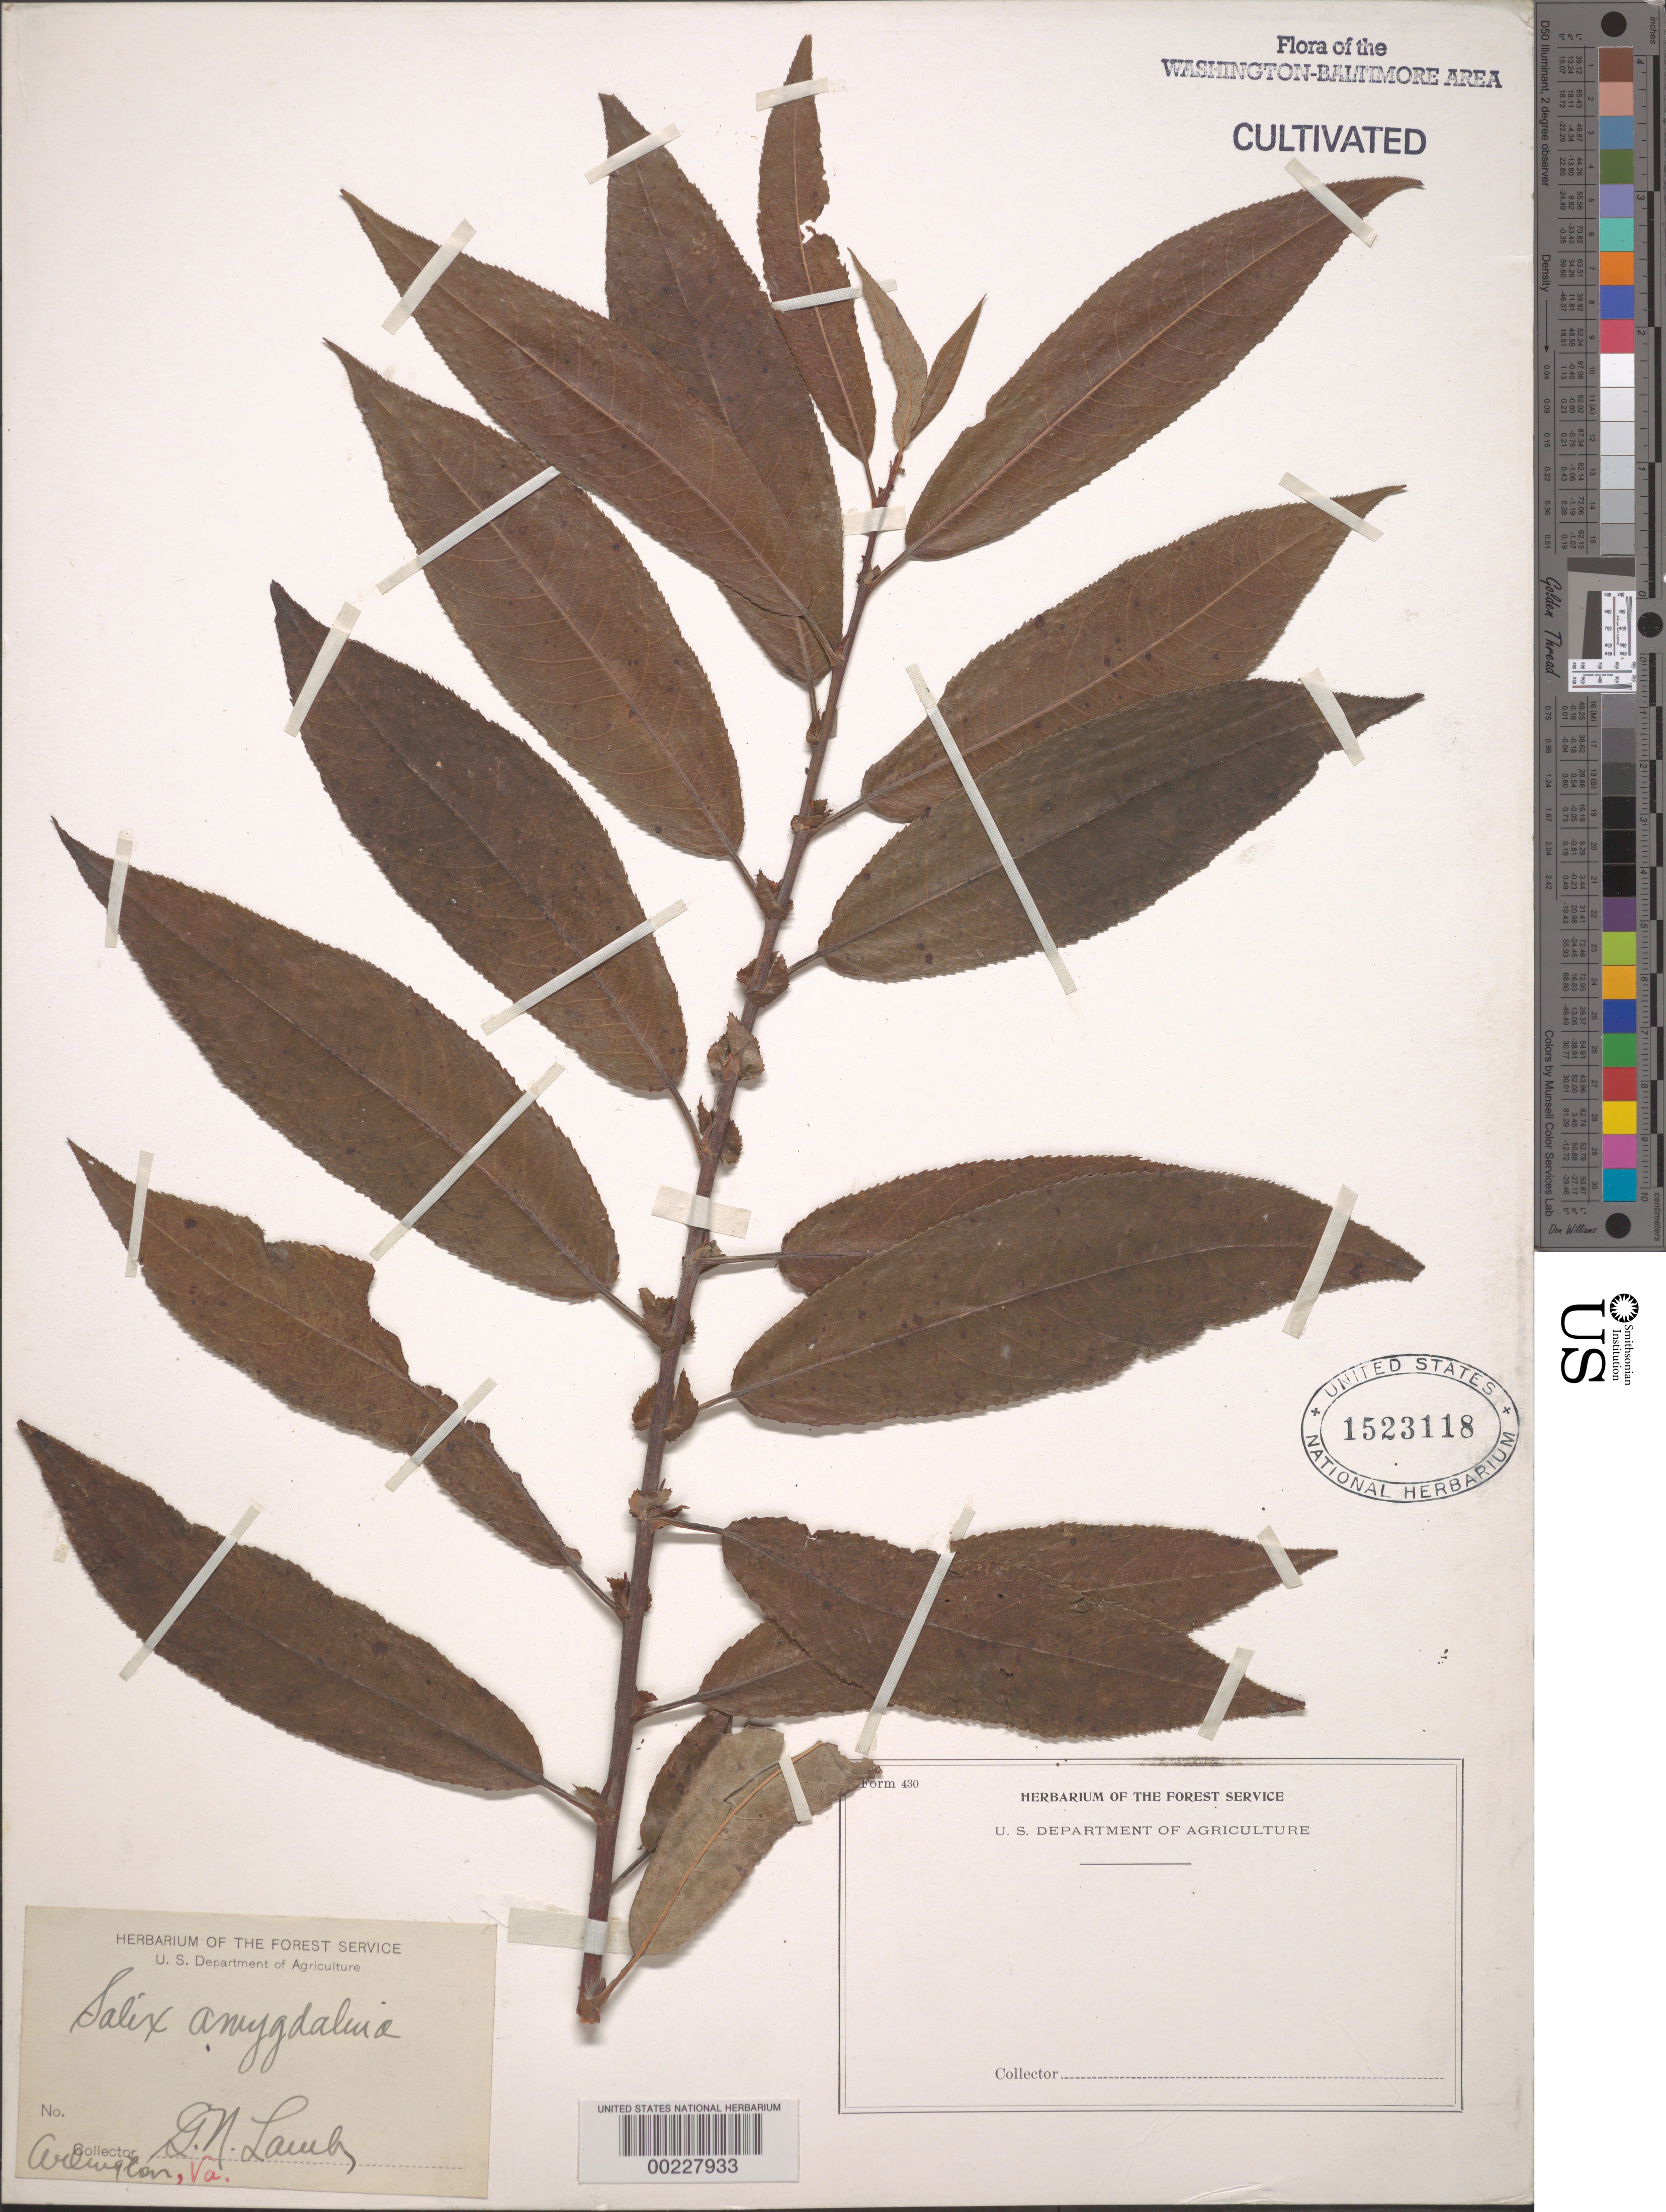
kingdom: Plantae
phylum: Tracheophyta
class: Magnoliopsida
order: Malpighiales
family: Salicaceae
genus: Salix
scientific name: Salix amygdalina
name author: L.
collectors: G. Lawb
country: United States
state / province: Virginia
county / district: Arlington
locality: Arlington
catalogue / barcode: US 1523118